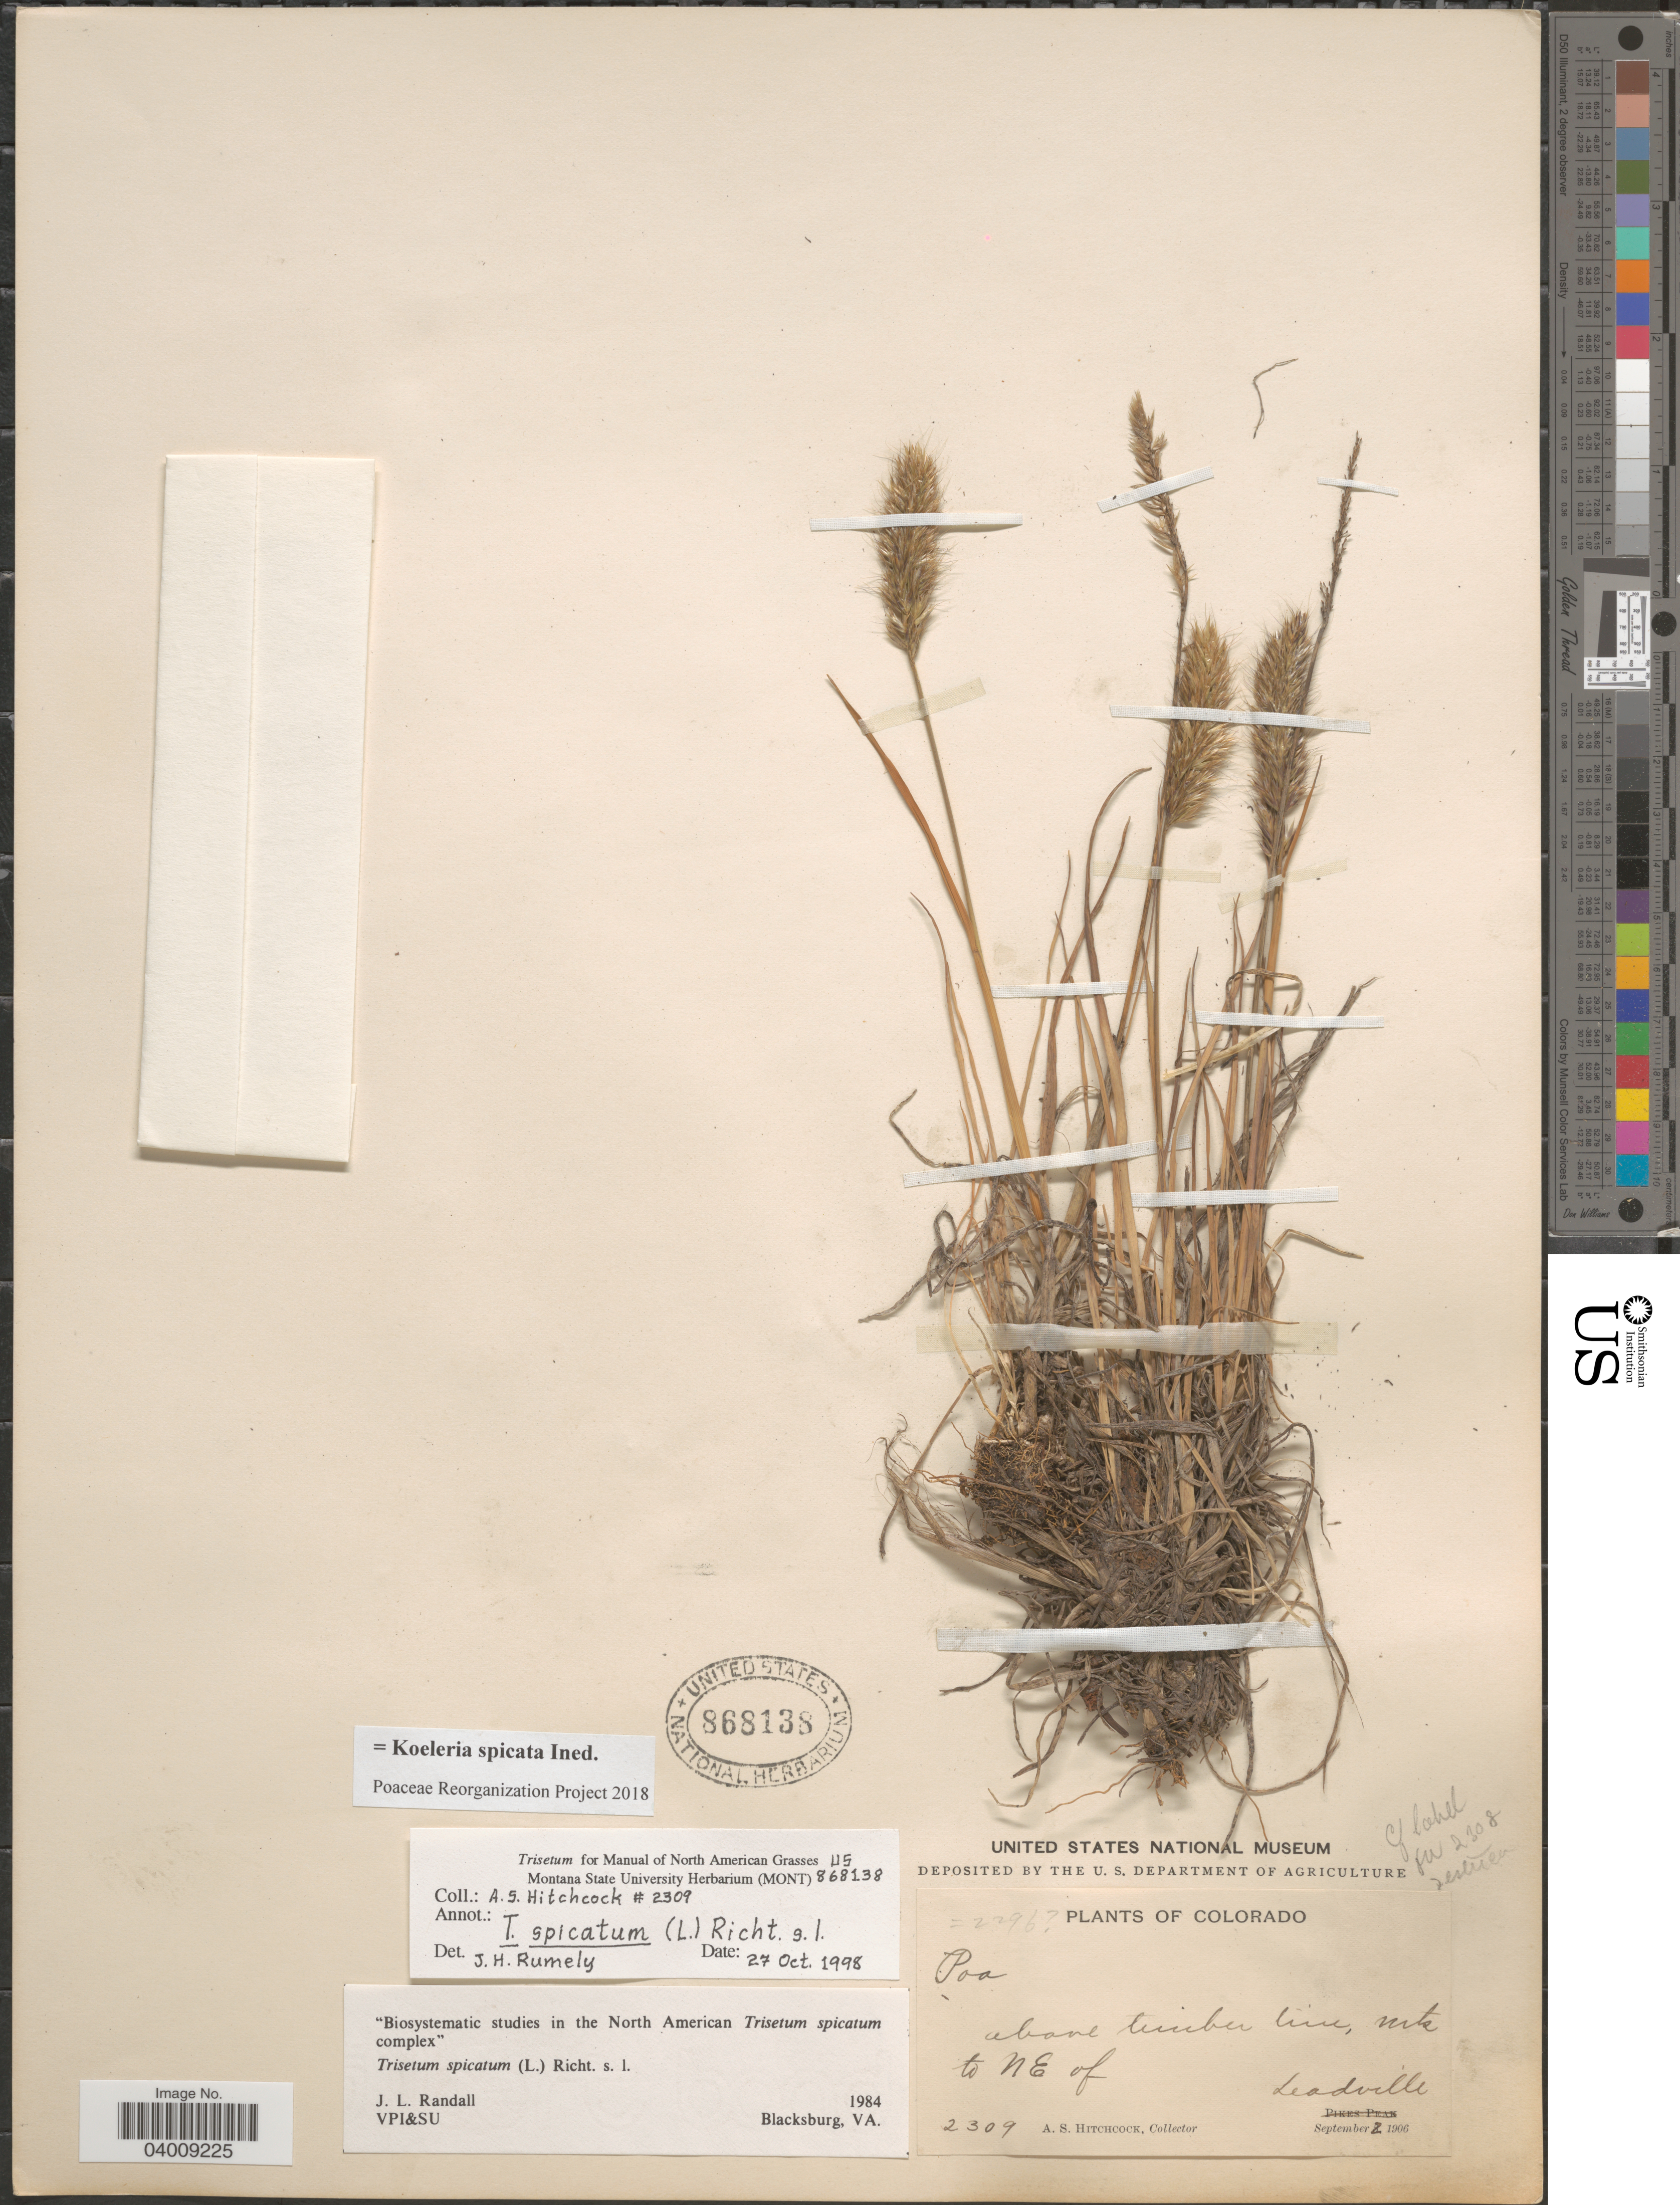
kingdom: Plantae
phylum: Tracheophyta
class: Liliopsida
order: Poales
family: Poaceae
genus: Koeleria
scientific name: Koeleria spicata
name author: (L.) Barberá et al.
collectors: A. S. Hitchcock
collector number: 2309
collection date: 1906-09-02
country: United States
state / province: Colorado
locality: Above timber line, mts to NE of Leadville.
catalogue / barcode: US 868138